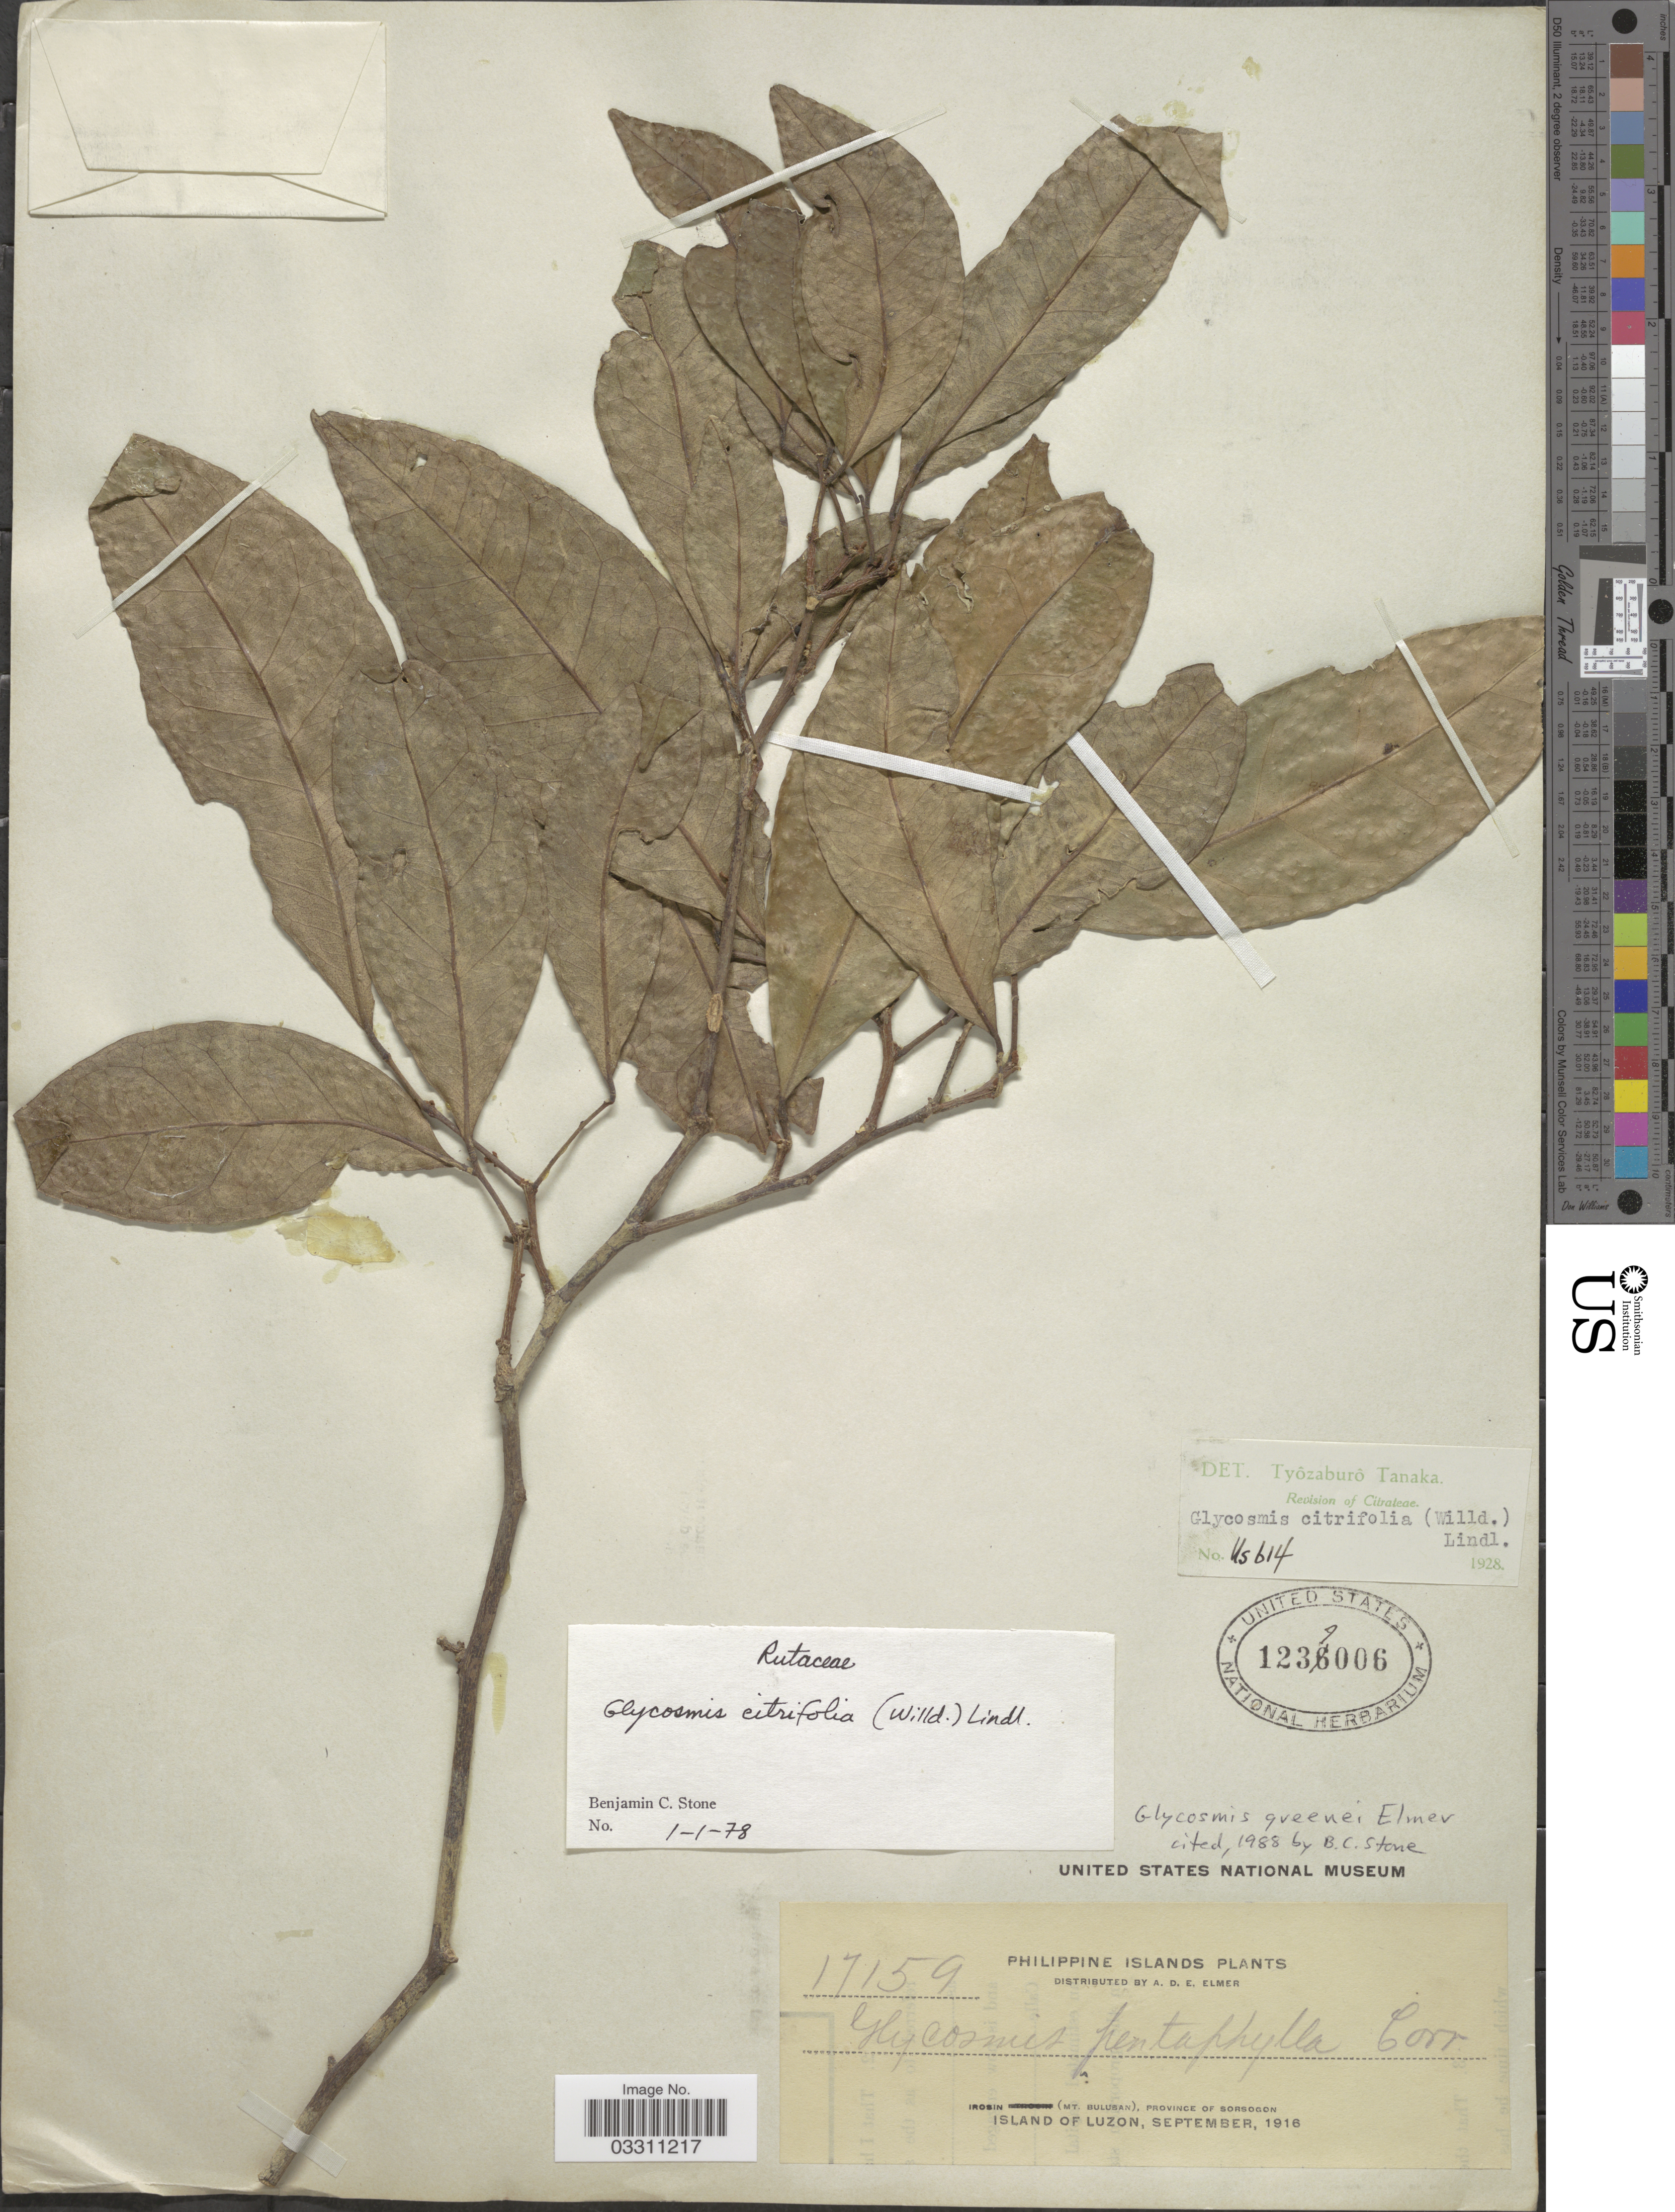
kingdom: Plantae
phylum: Tracheophyta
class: Magnoliopsida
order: Sapindales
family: Rutaceae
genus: Glycosmis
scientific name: Glycosmis greenei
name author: Elmer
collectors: A. D. E. Elmer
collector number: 17159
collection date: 1916-09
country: Philippines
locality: Philippine Islands. Irosin (Mt. Bulusan), province of Sorsogon. Island of Luzon.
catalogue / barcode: US 1237006